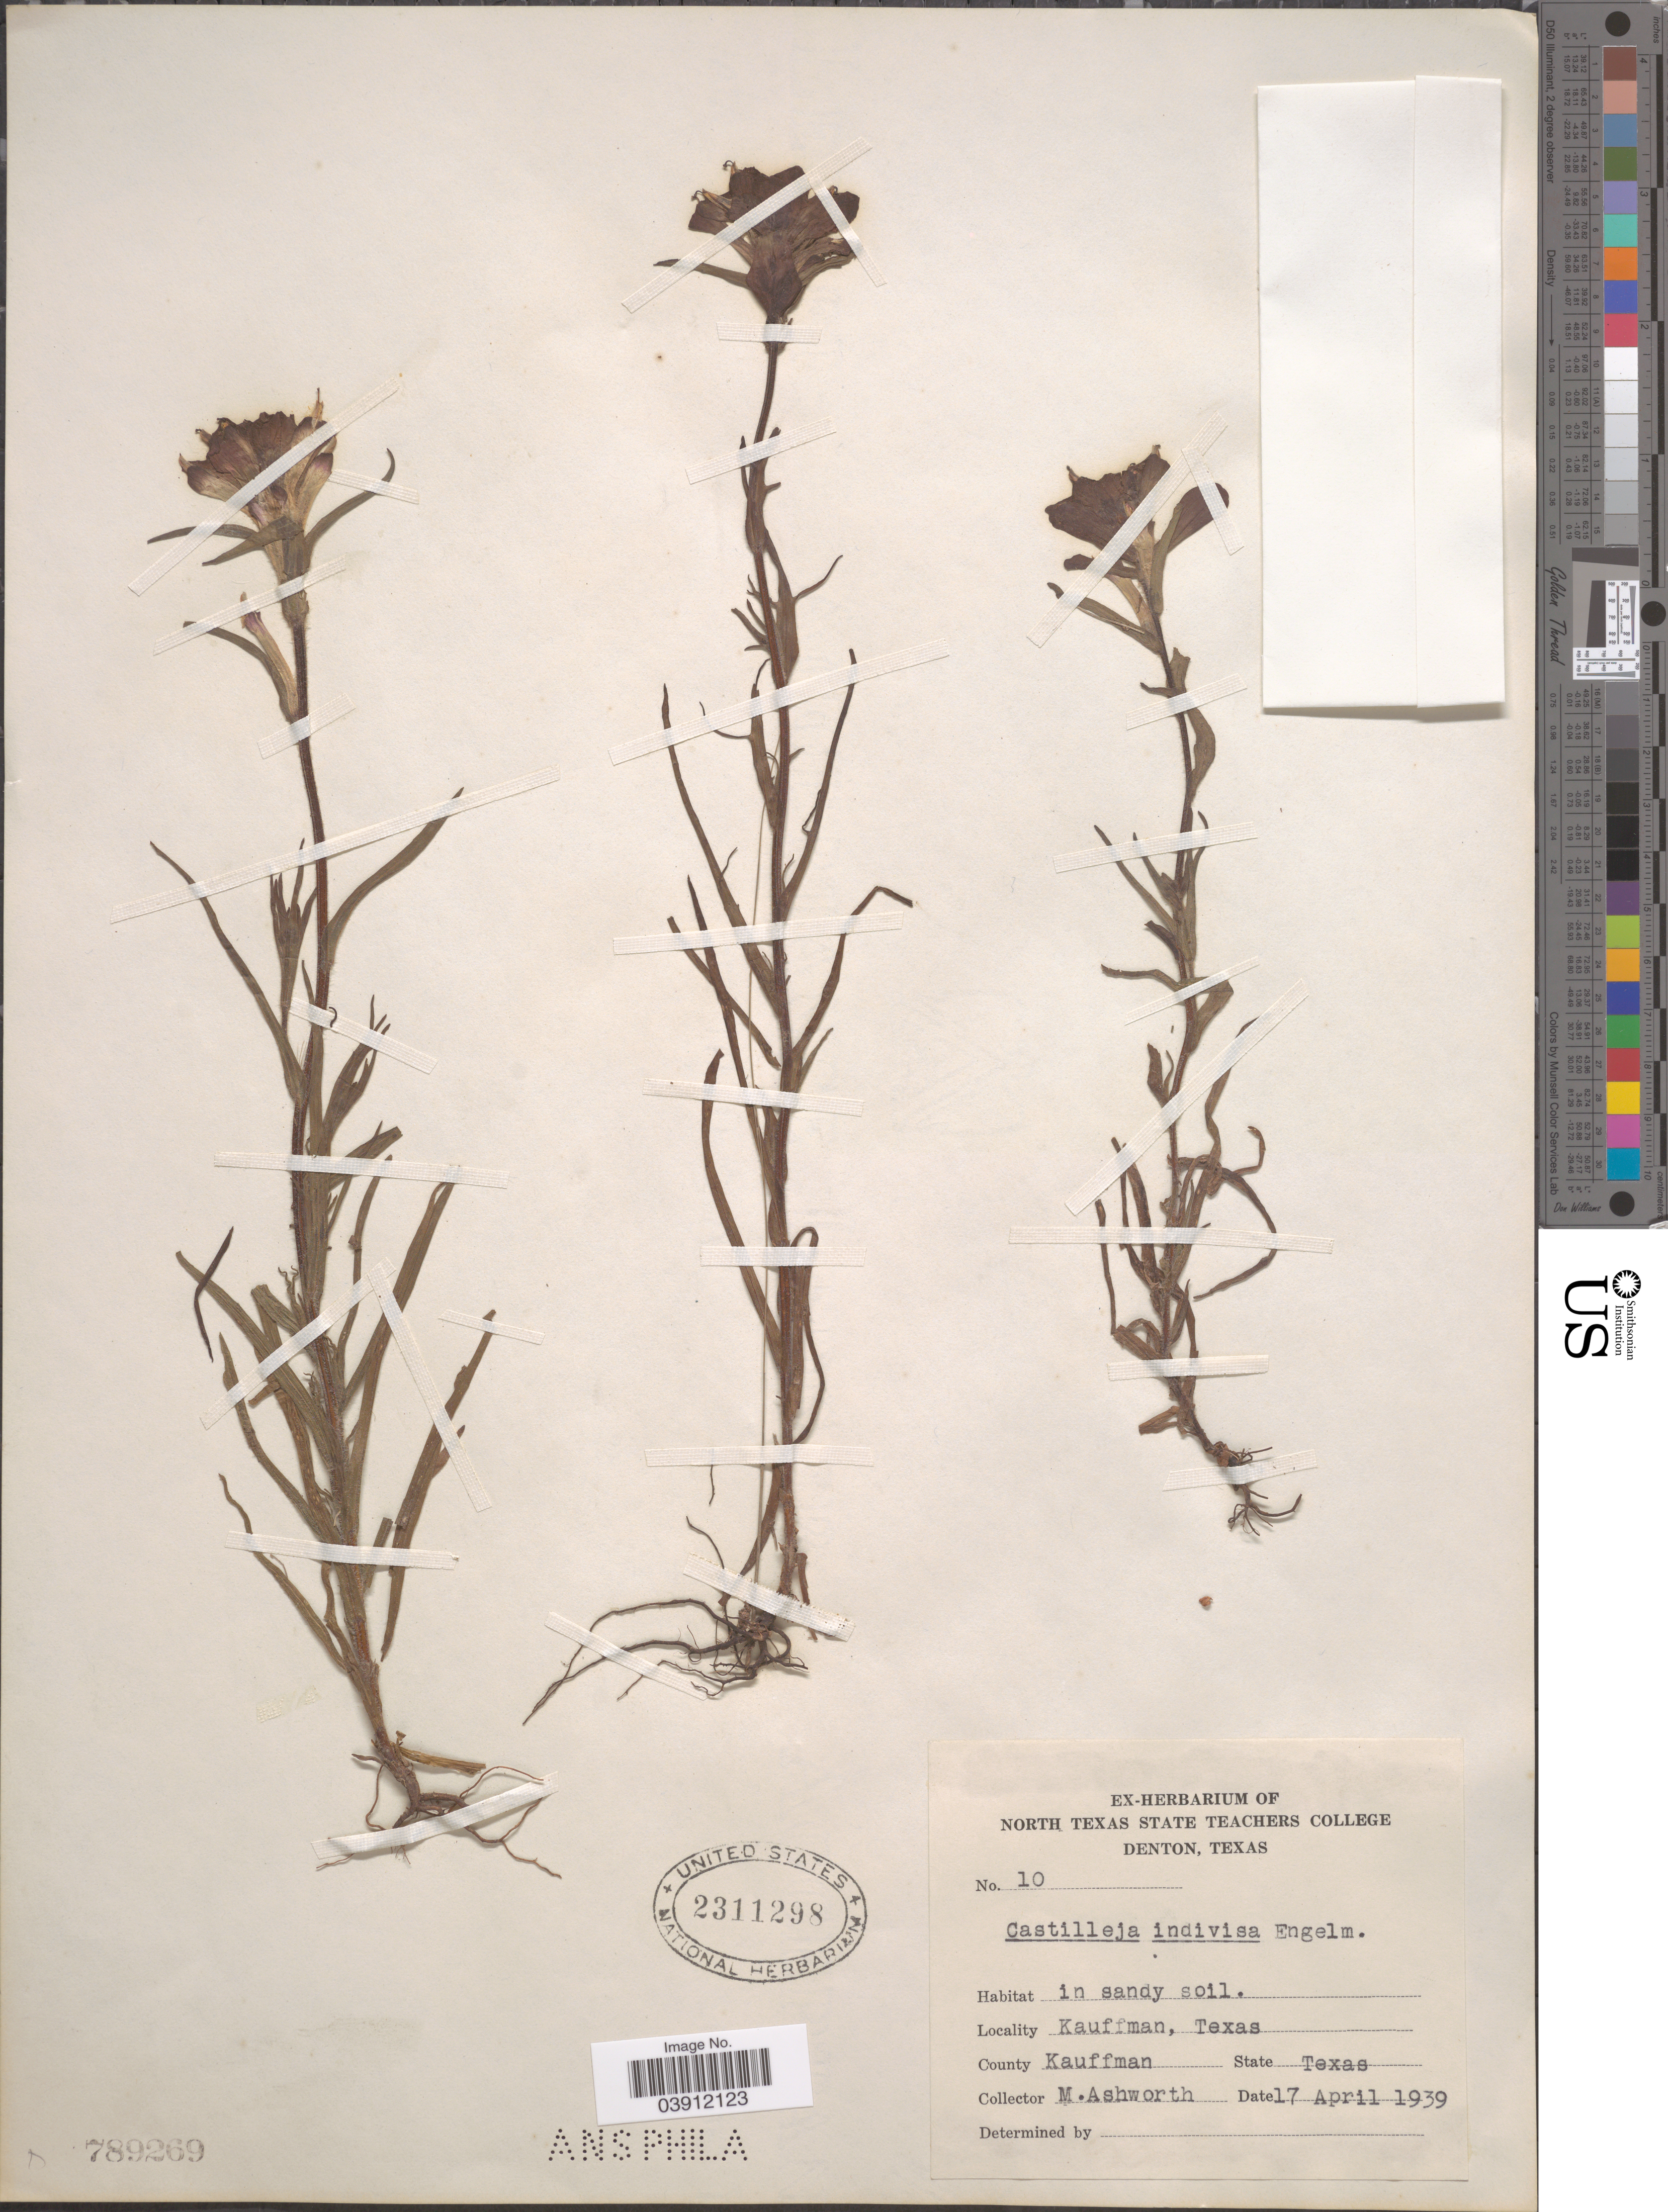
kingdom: Plantae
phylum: Tracheophyta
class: Magnoliopsida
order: Lamiales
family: Orobanchaceae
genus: Castilleja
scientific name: Castilleja indivisa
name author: Engelm. in Engelm. & A. Gray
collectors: M. Ashworth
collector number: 10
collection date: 1939-04-17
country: United States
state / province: Texas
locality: Kauffman, County Kauffman.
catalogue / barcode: US 2311298